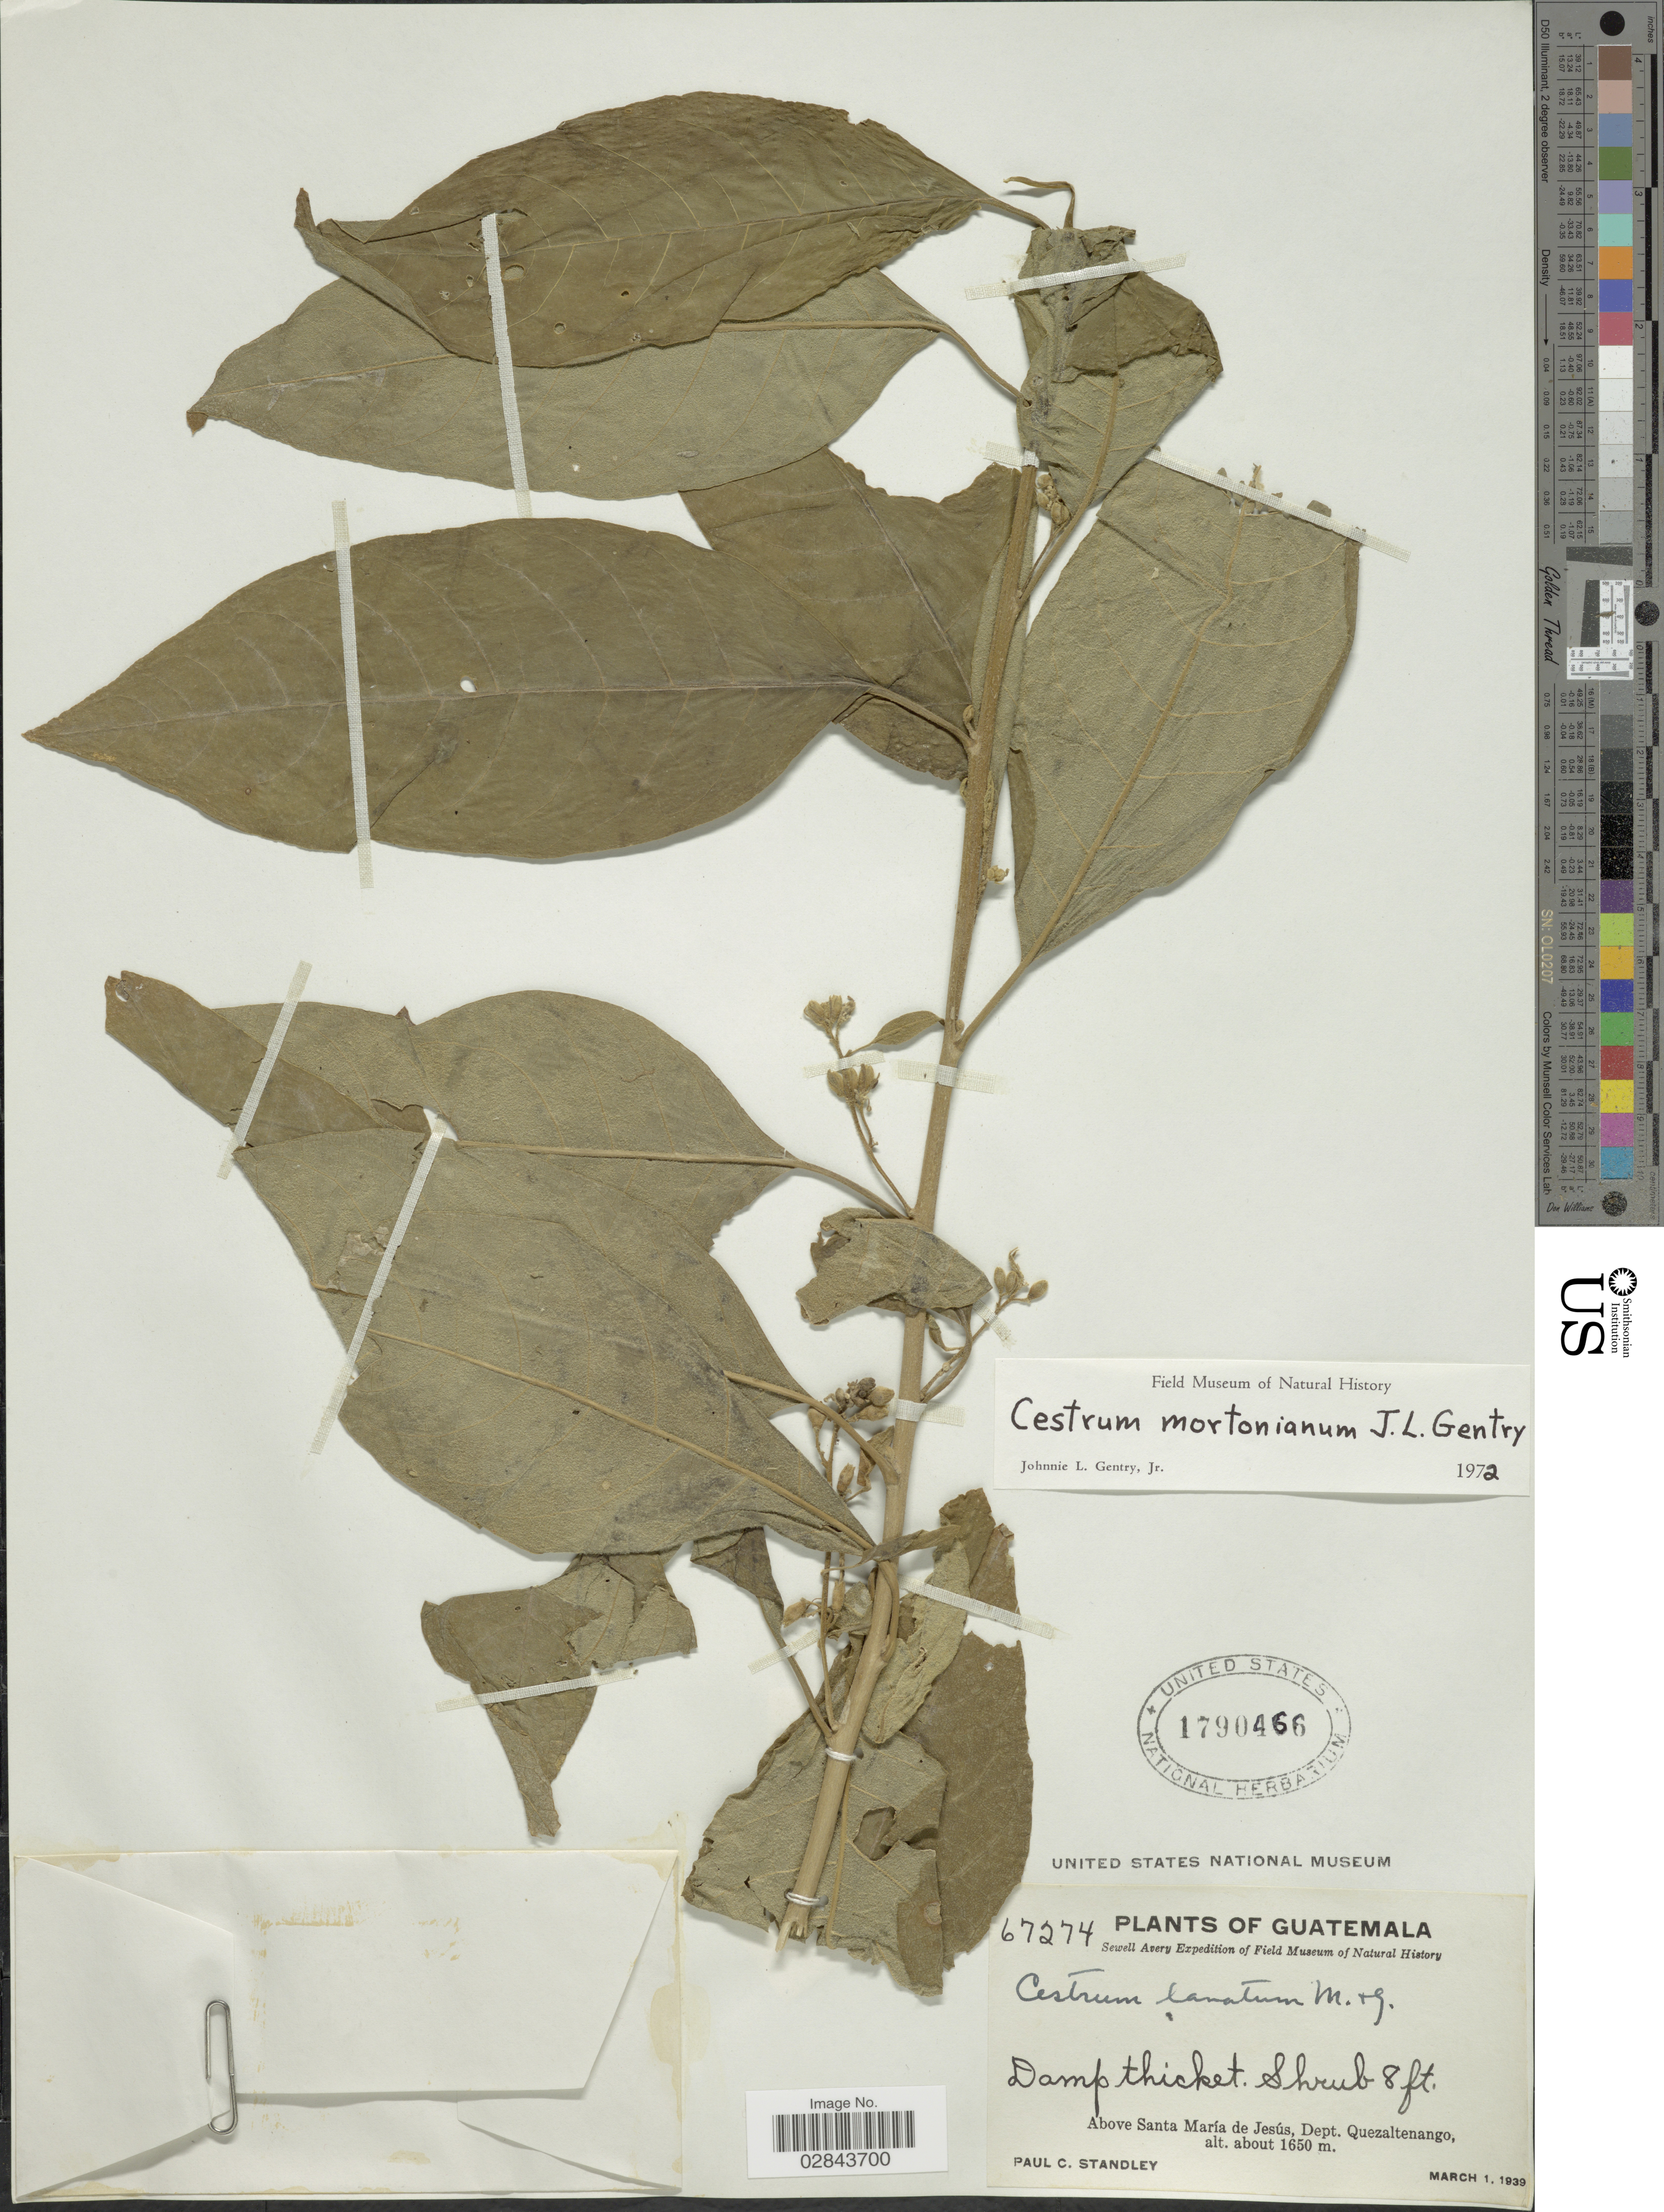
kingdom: Plantae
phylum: Tracheophyta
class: Magnoliopsida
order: Solanales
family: Solanaceae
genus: Cestrum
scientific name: Cestrum mortonianum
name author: J.L. Gentry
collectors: P. C. Standley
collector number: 67274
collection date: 1939-03-01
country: Guatemala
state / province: Quetzaltenango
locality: Above Santa Maria de Jesús, Dept. Quezaltenango.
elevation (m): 1650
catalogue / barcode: US 1790466